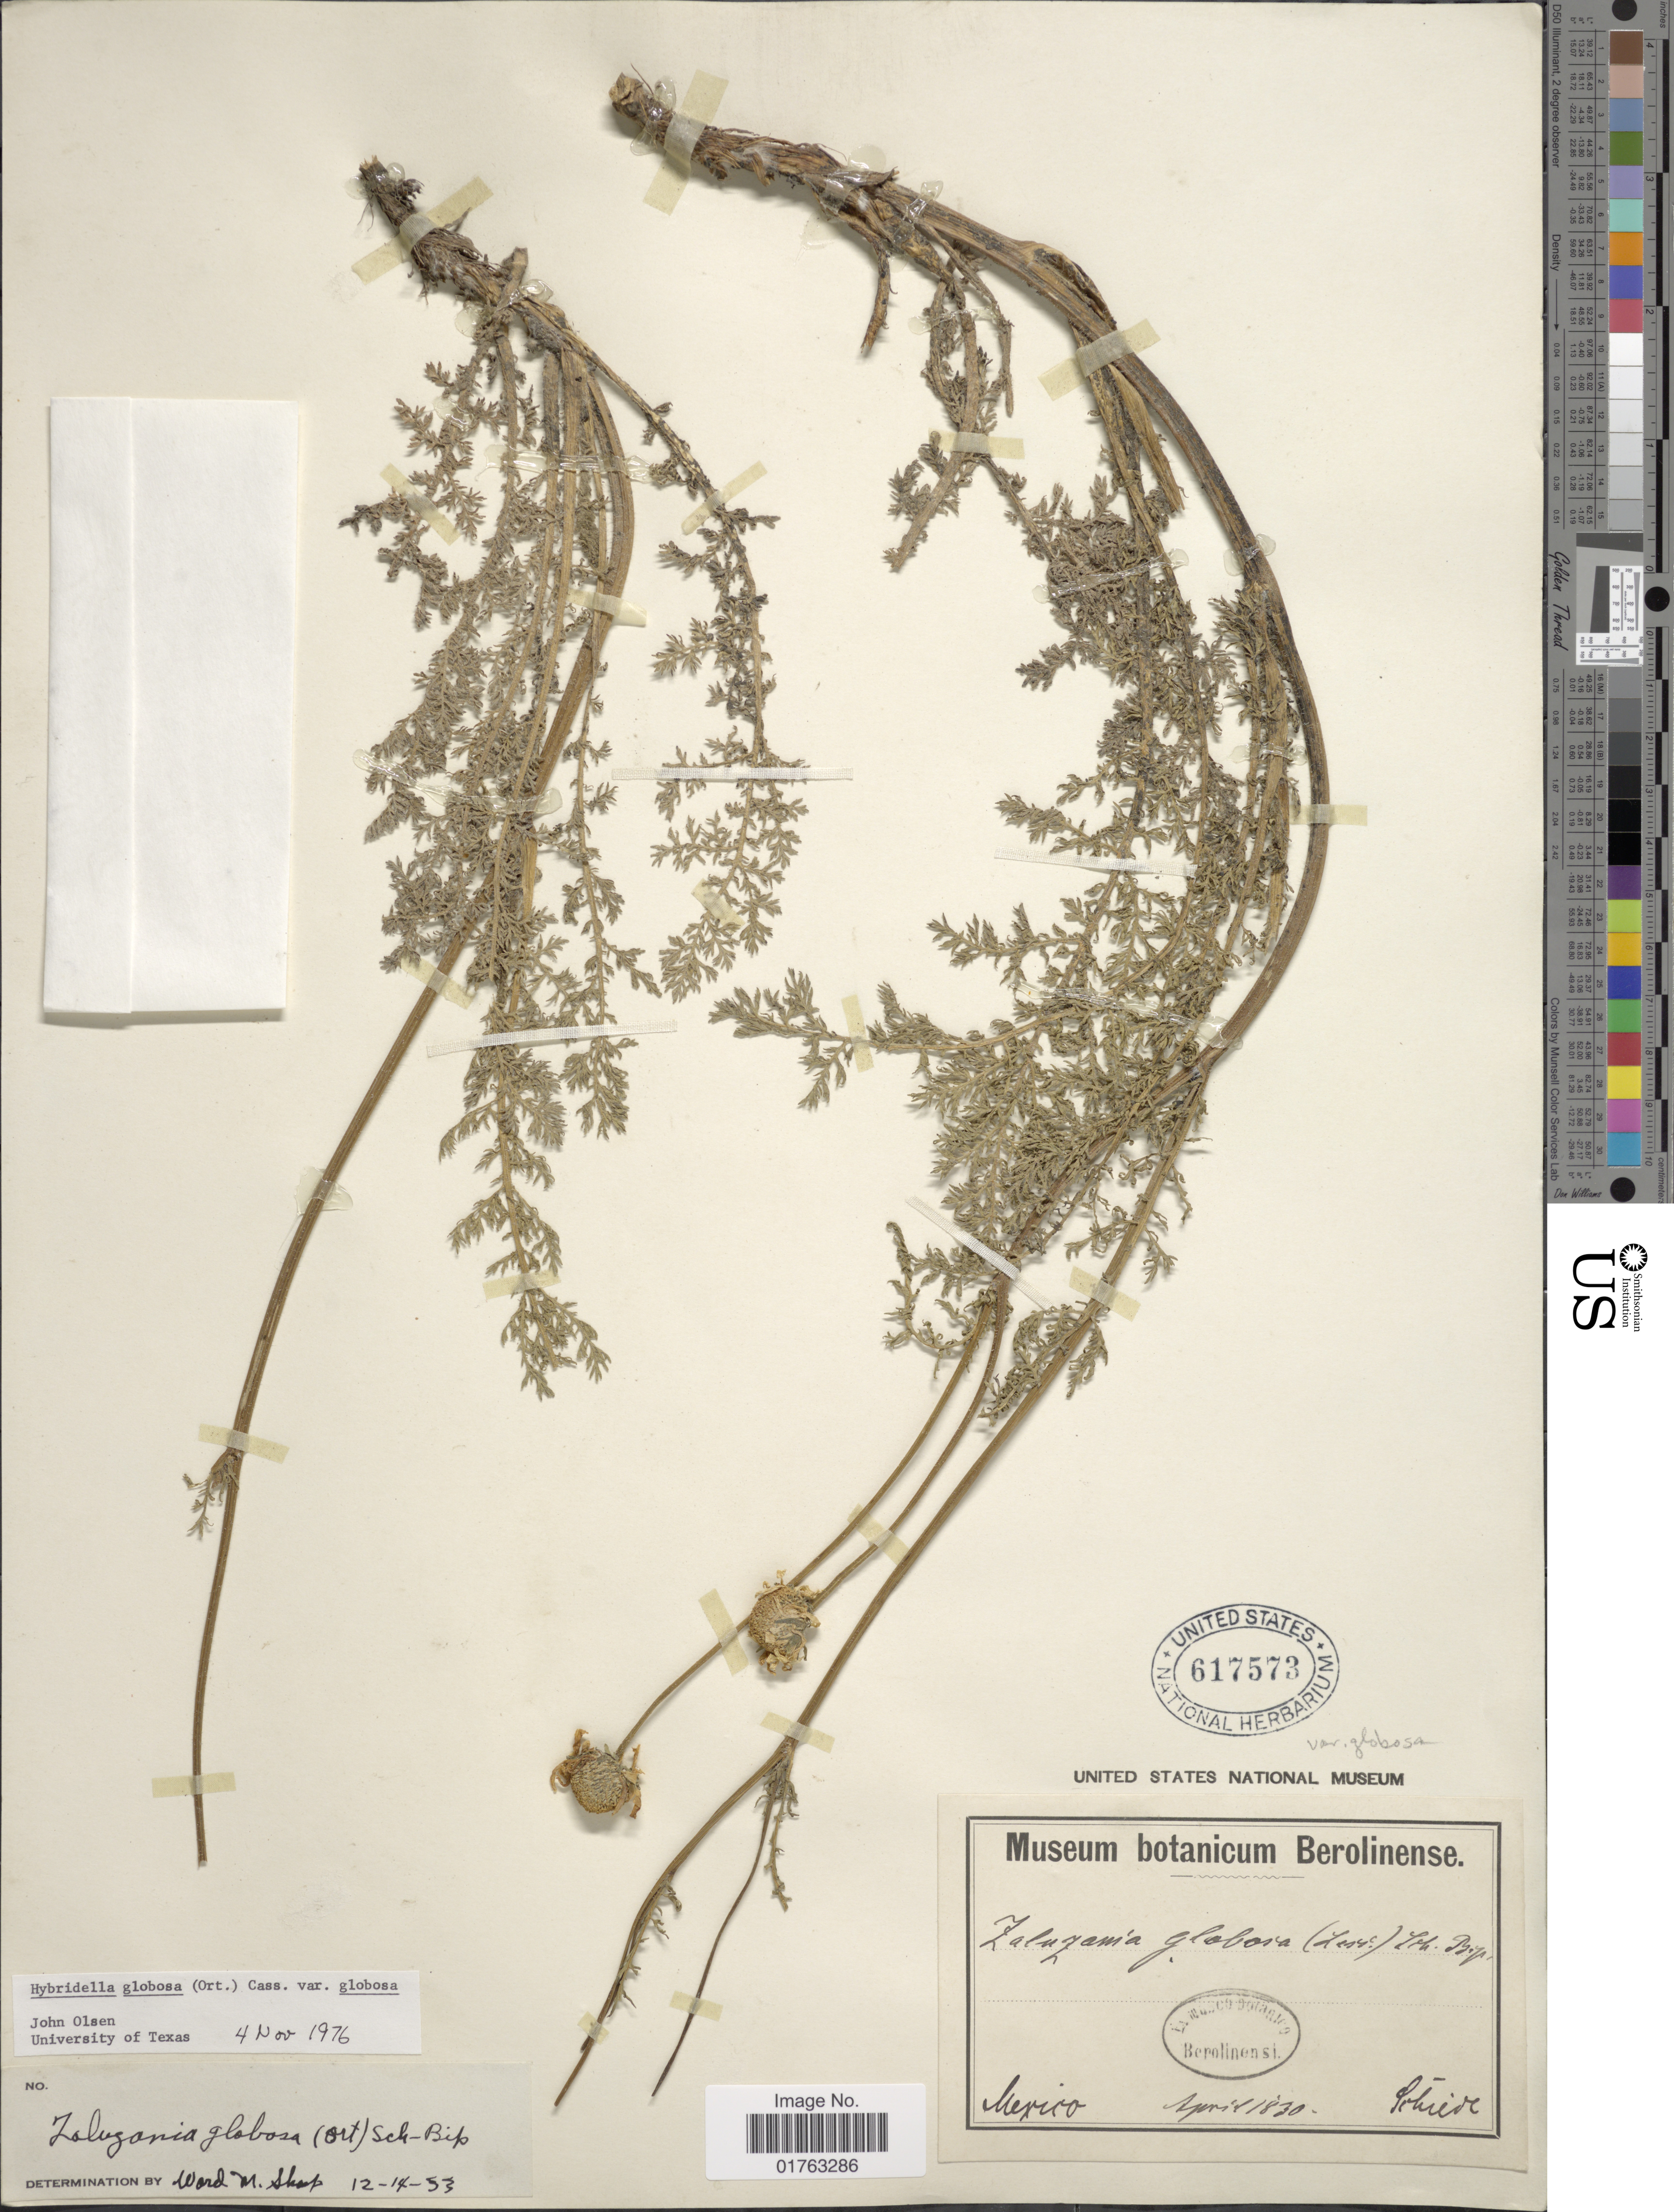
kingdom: Plantae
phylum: Tracheophyta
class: Magnoliopsida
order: Asterales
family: Asteraceae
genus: Hybridella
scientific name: Hybridella globosa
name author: (Ort.) Cass.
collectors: Schiede, --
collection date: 1830-04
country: Mexico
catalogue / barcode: US 617573